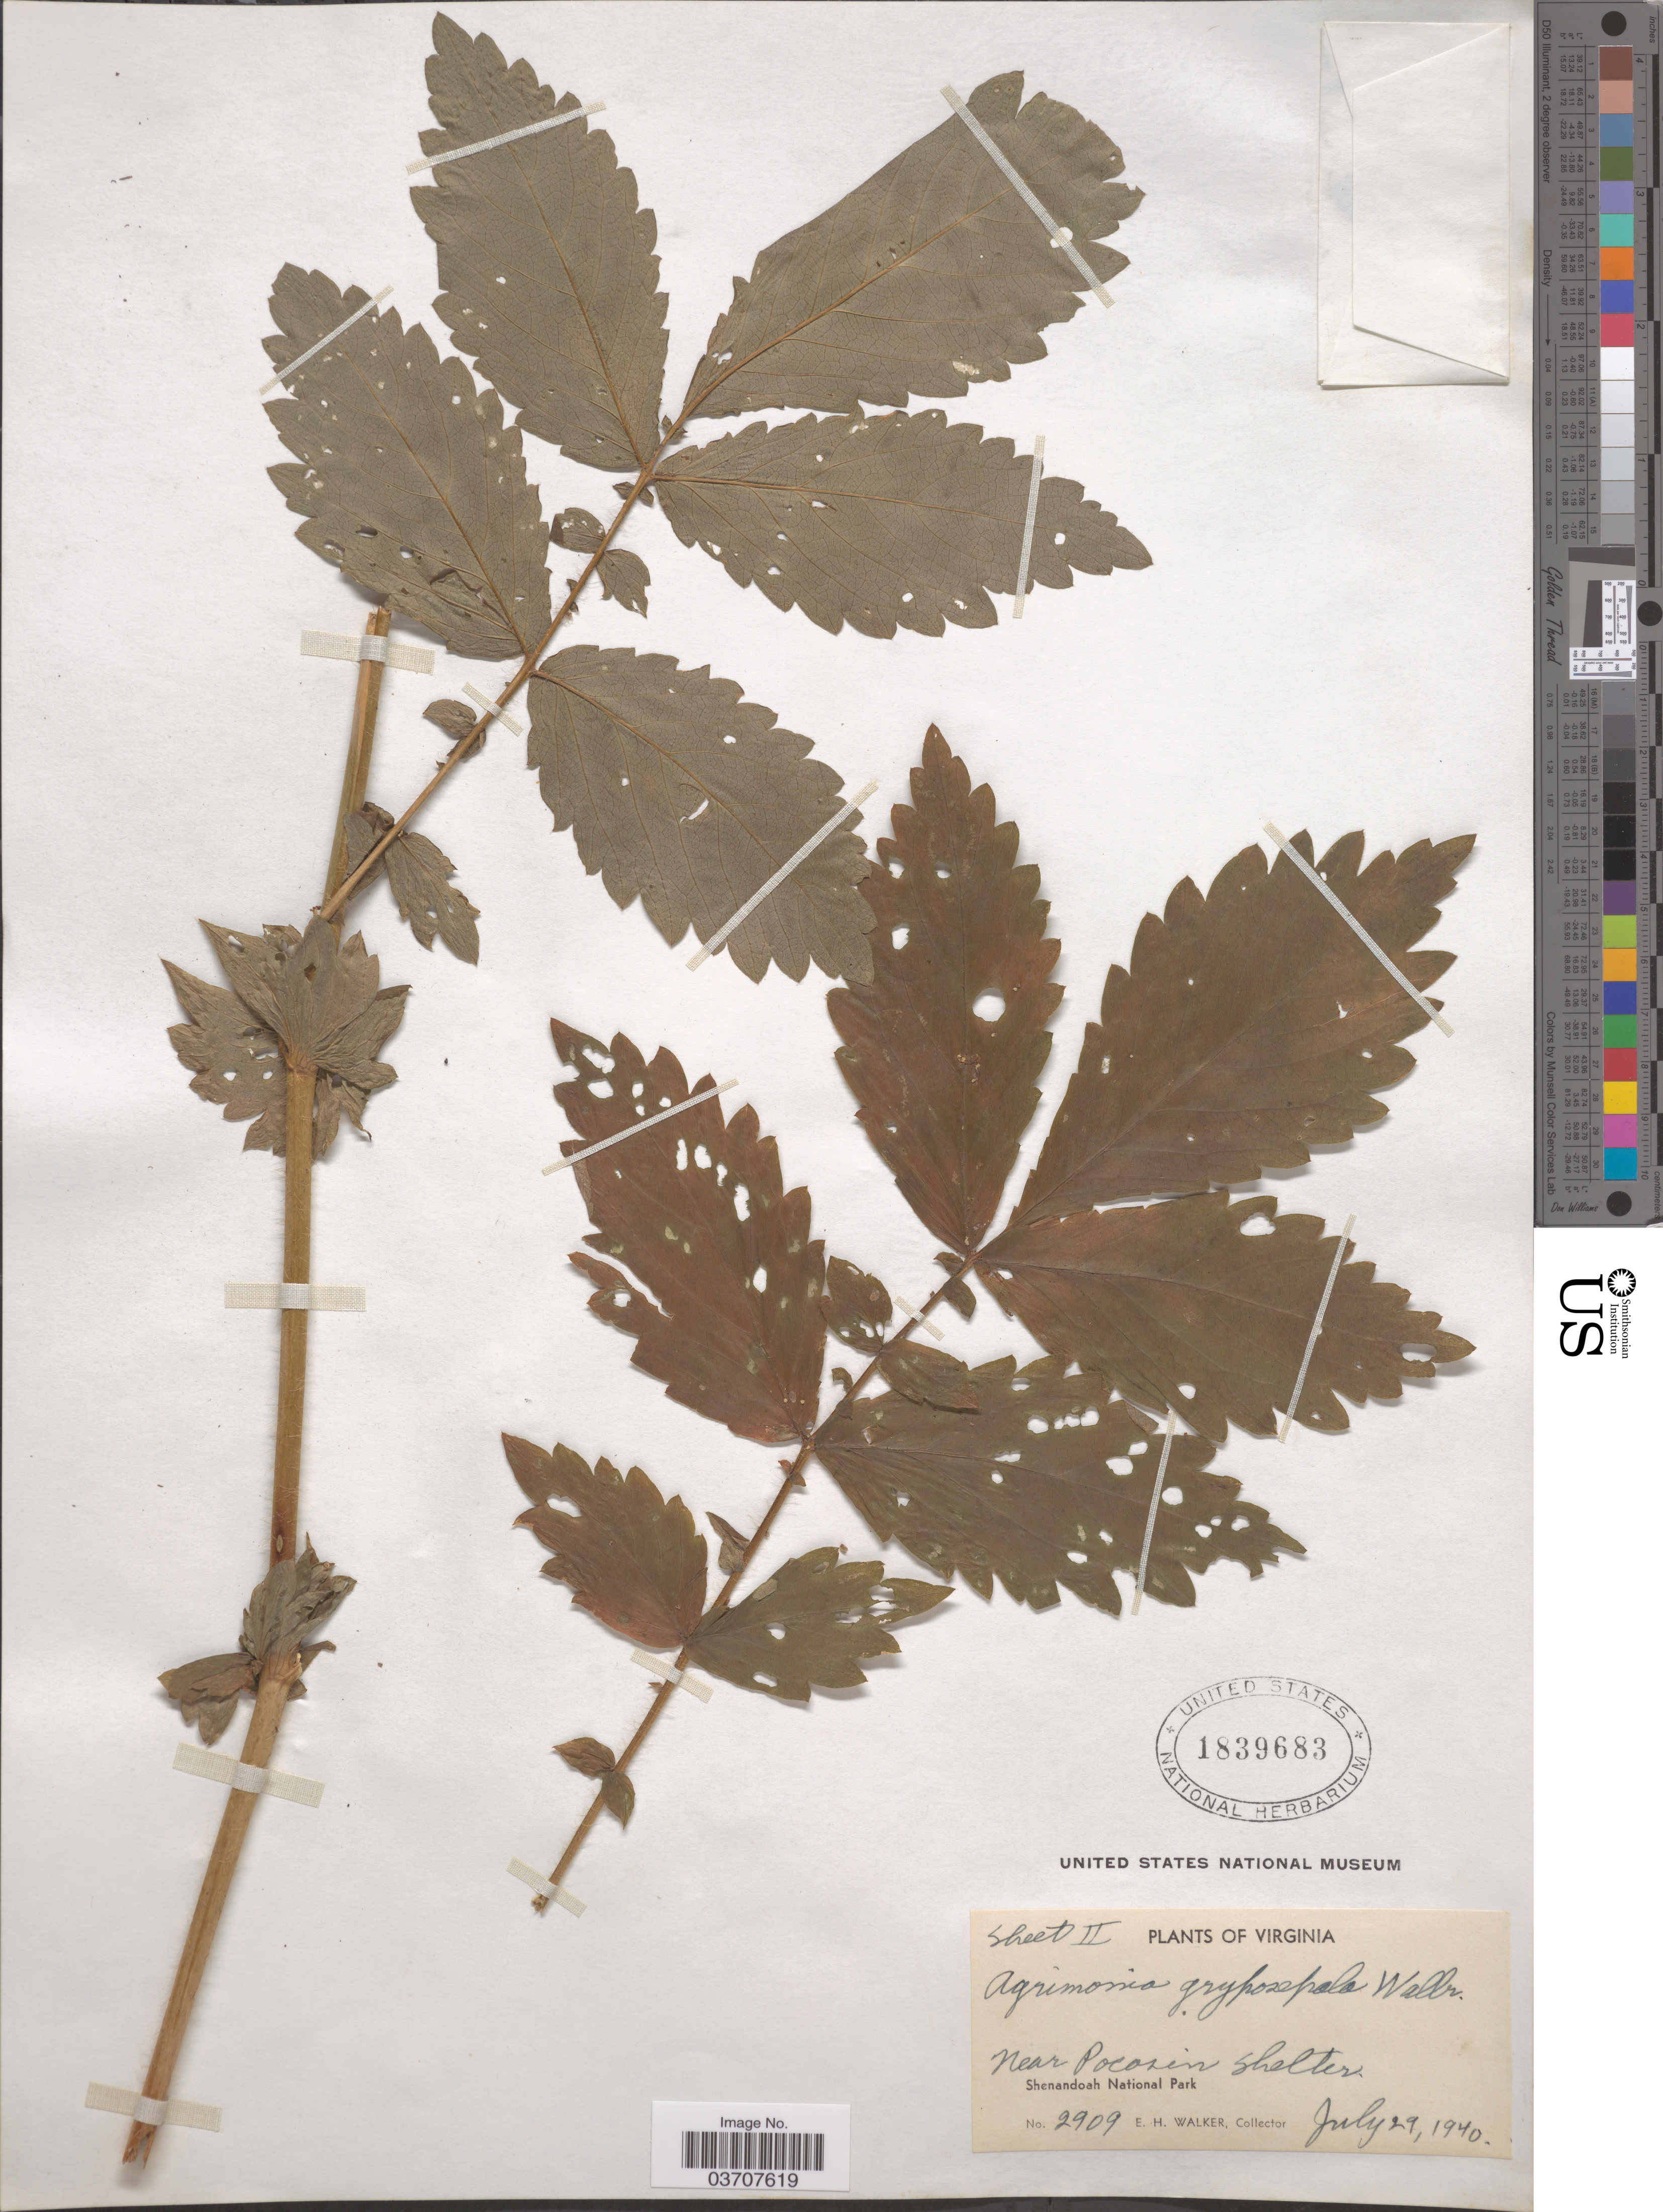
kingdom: Plantae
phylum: Tracheophyta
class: Magnoliopsida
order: Rosales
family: Rosaceae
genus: Agrimonia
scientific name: Agrimonia gryposepala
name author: Wallr.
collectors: E. H. Walker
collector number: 2909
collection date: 1940-07-29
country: United States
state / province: Virginia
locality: Near Pocosin Shelter. Shenandoah National Park.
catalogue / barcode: US 1839683